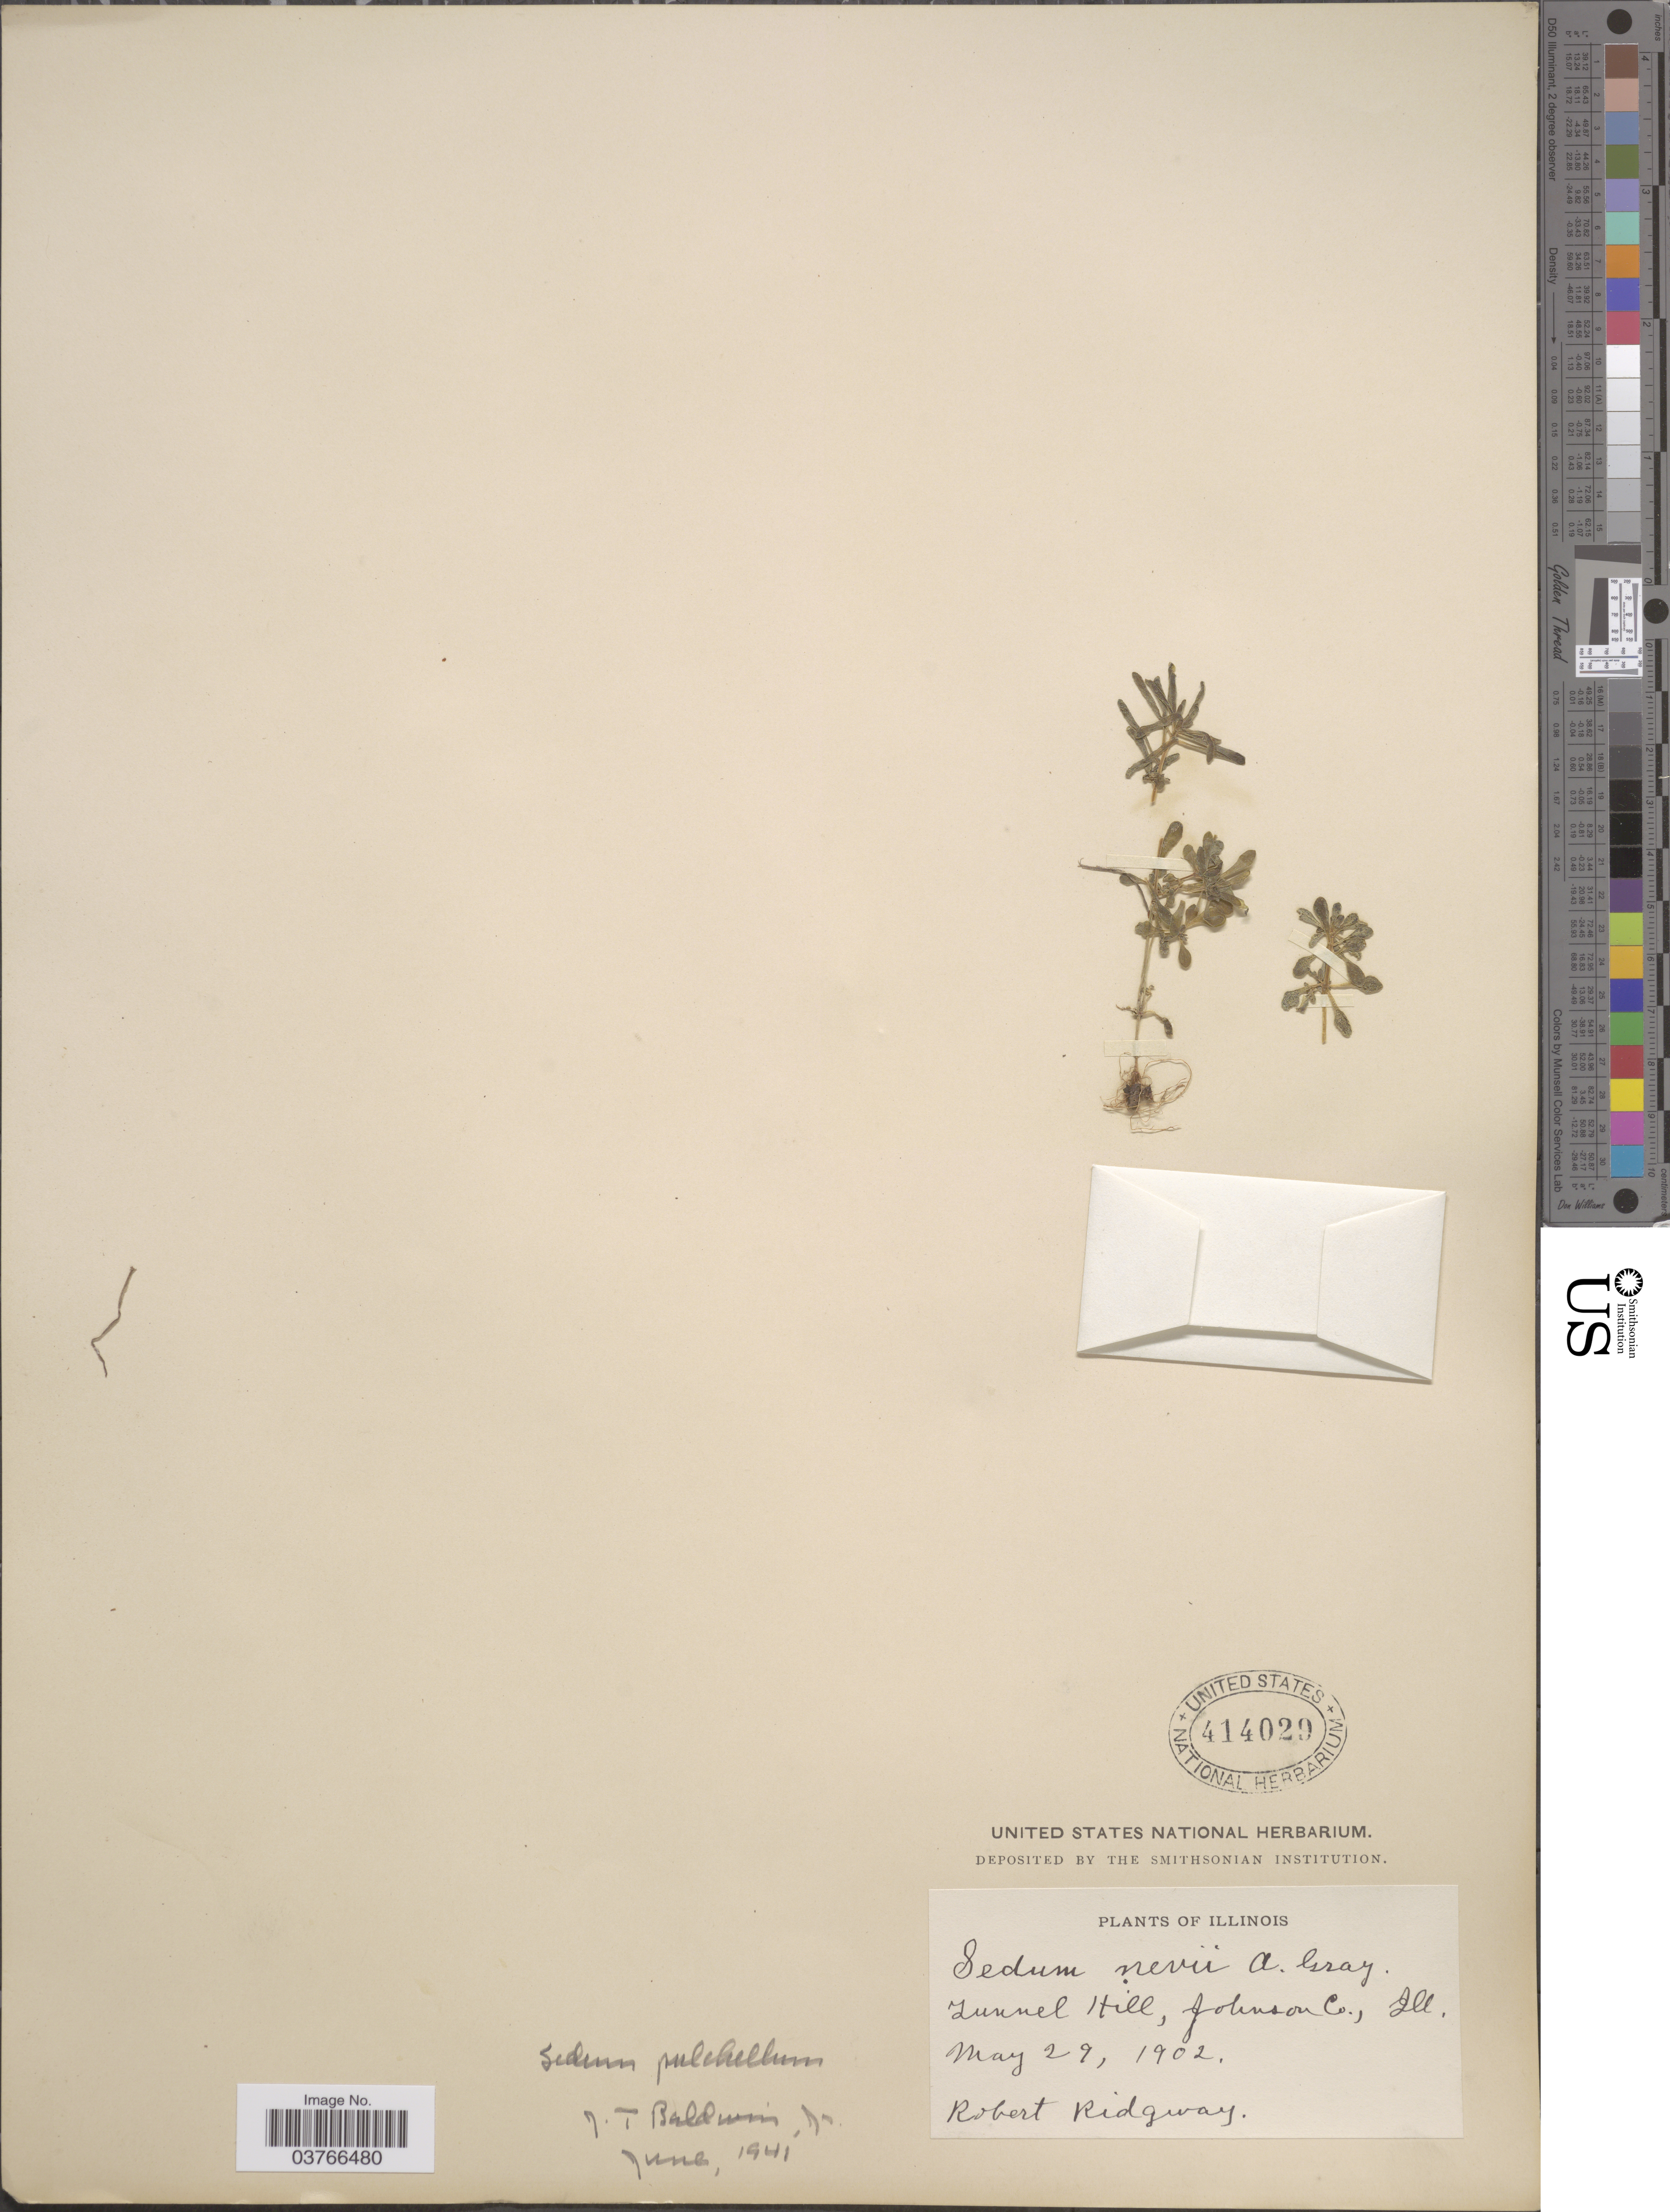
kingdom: Plantae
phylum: Tracheophyta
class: Magnoliopsida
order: Saxifragales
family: Crassulaceae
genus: Sedum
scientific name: Sedum pulchellum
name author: Michx.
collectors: R. Ridgway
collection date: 1902-05-29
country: United States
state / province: Illinois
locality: Tunnel Hill, Johnson Co.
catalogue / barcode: US 414029